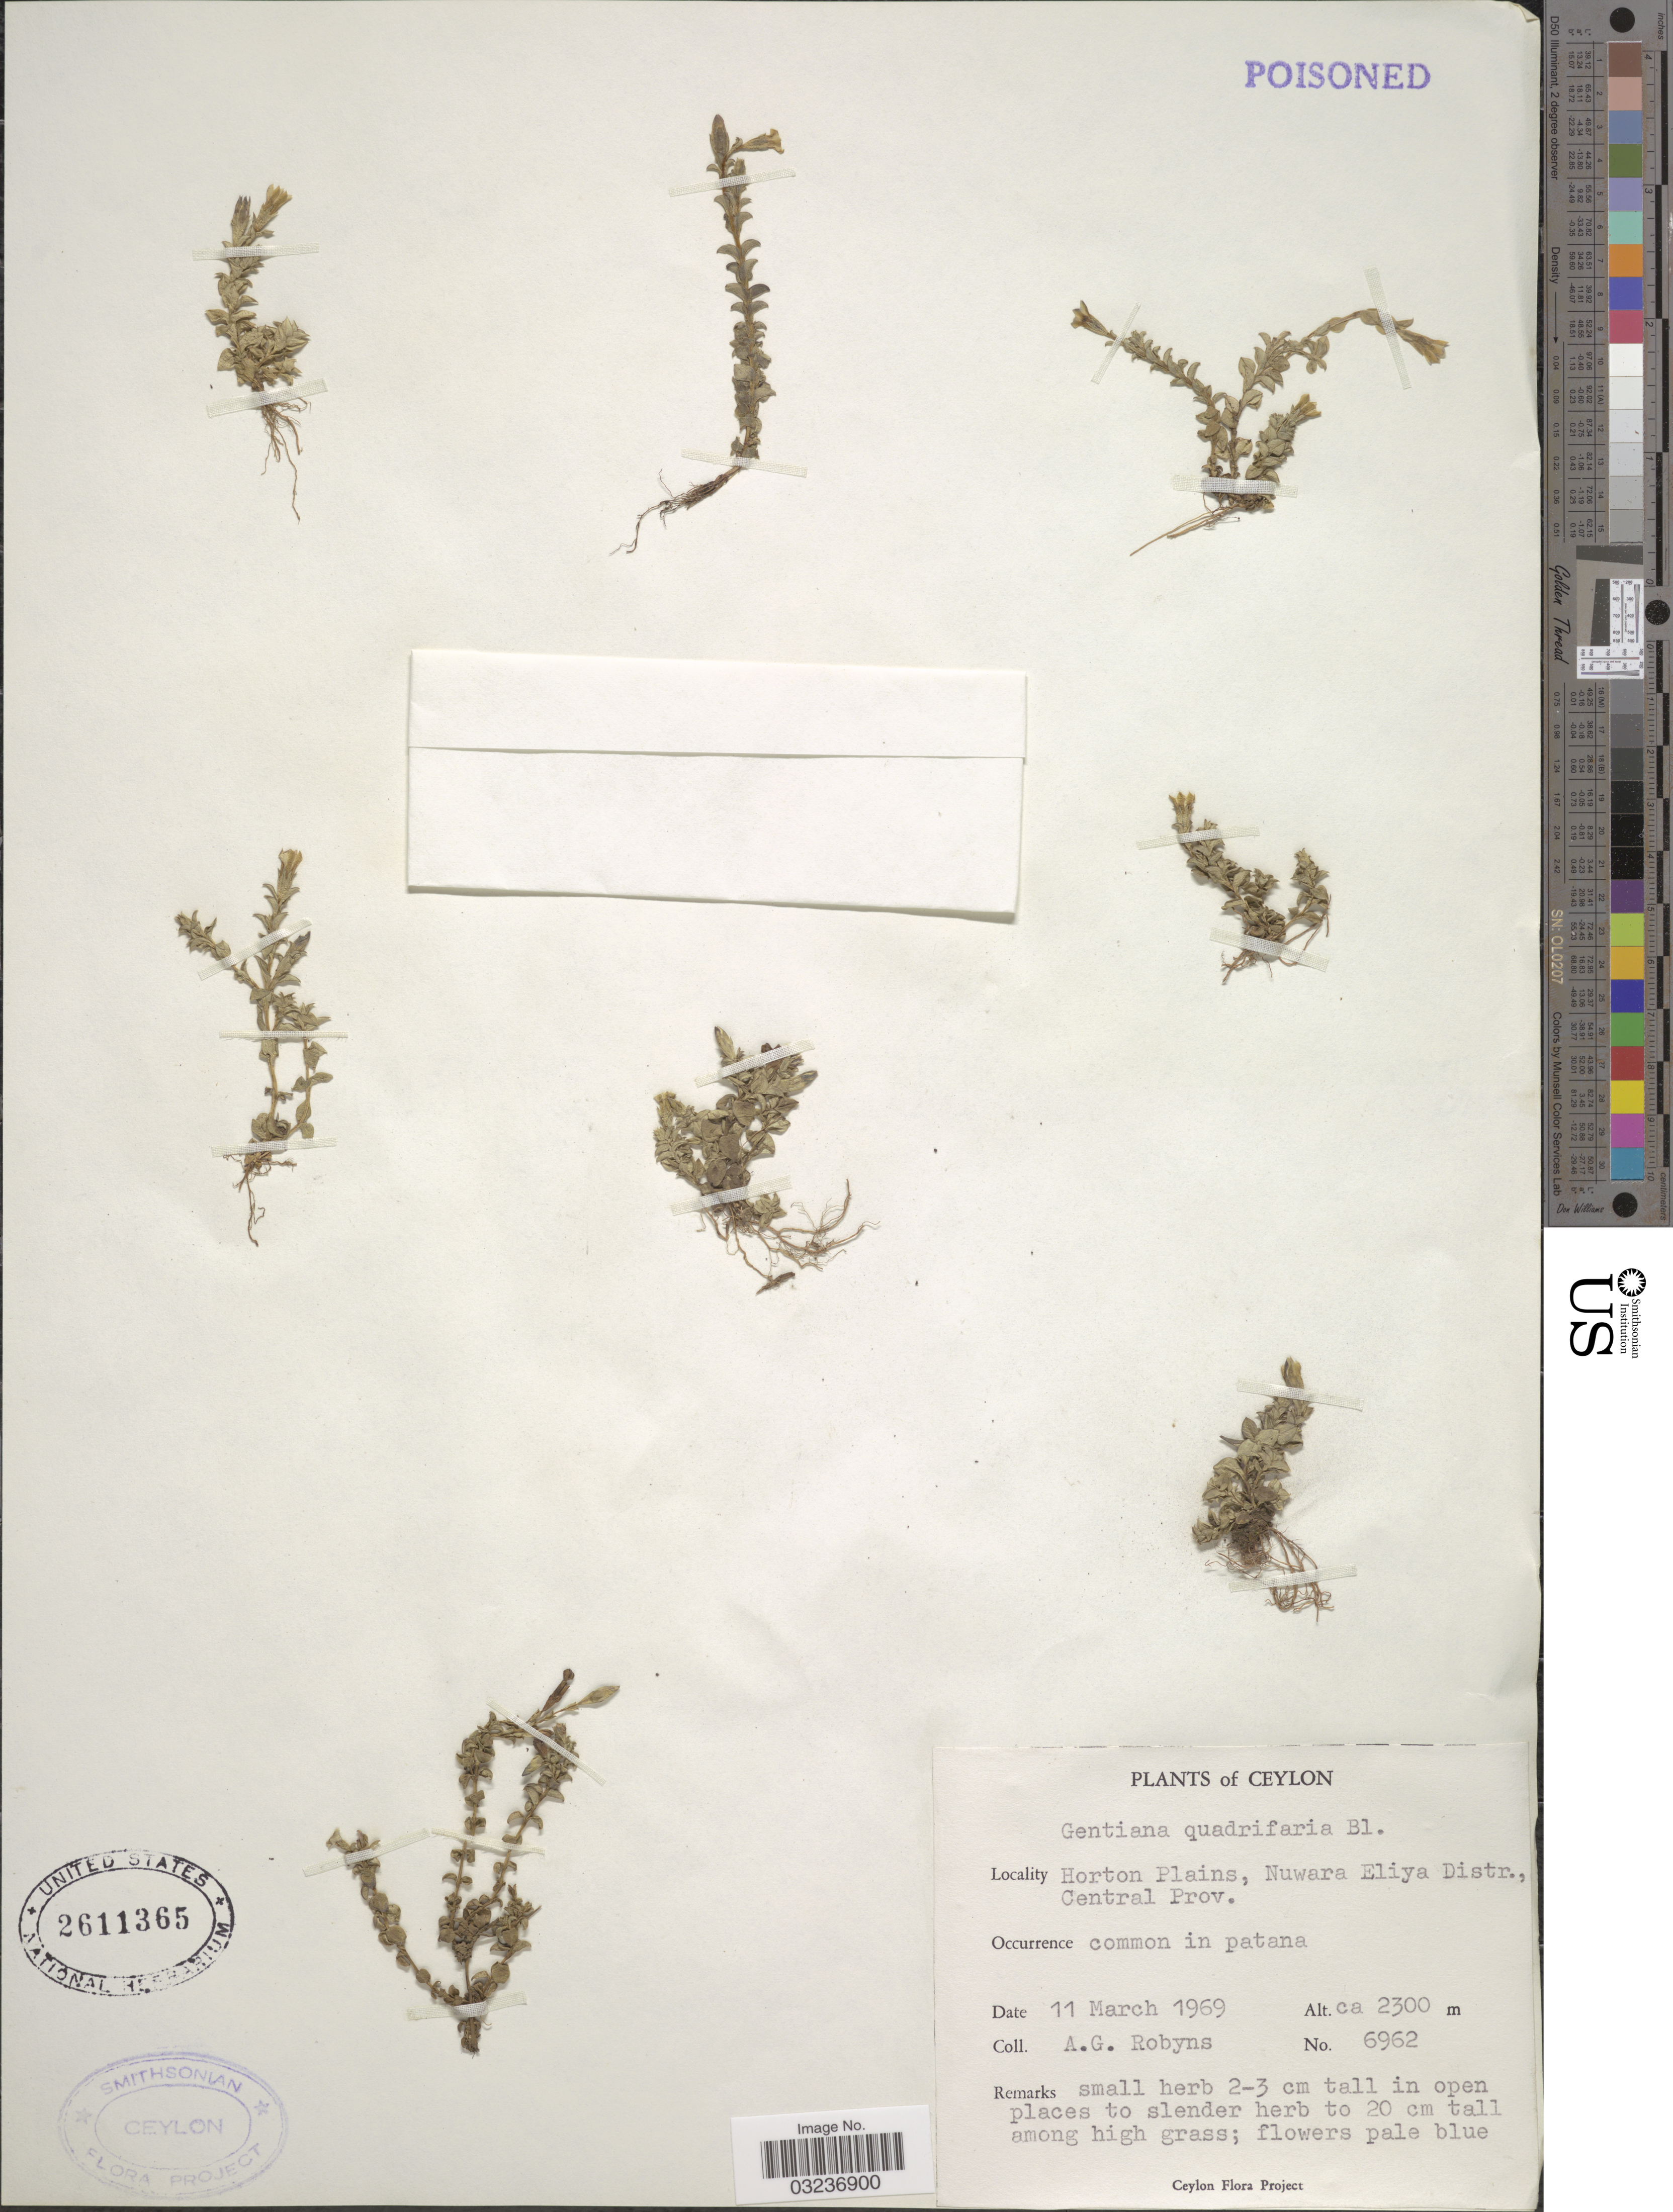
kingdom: Plantae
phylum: Tracheophyta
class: Magnoliopsida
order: Gentianales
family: Gentianaceae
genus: Gentiana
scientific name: Gentiana quadrifaria var. zeylanica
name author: (Griseb.) Kusn.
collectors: A. Robyns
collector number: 6962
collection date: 1969-03-11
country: Sri Lanka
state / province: Central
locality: Ceylon, Horton Plains, Nuwara Eliya Distr., Central Prov.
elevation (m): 2300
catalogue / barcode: US 2611365